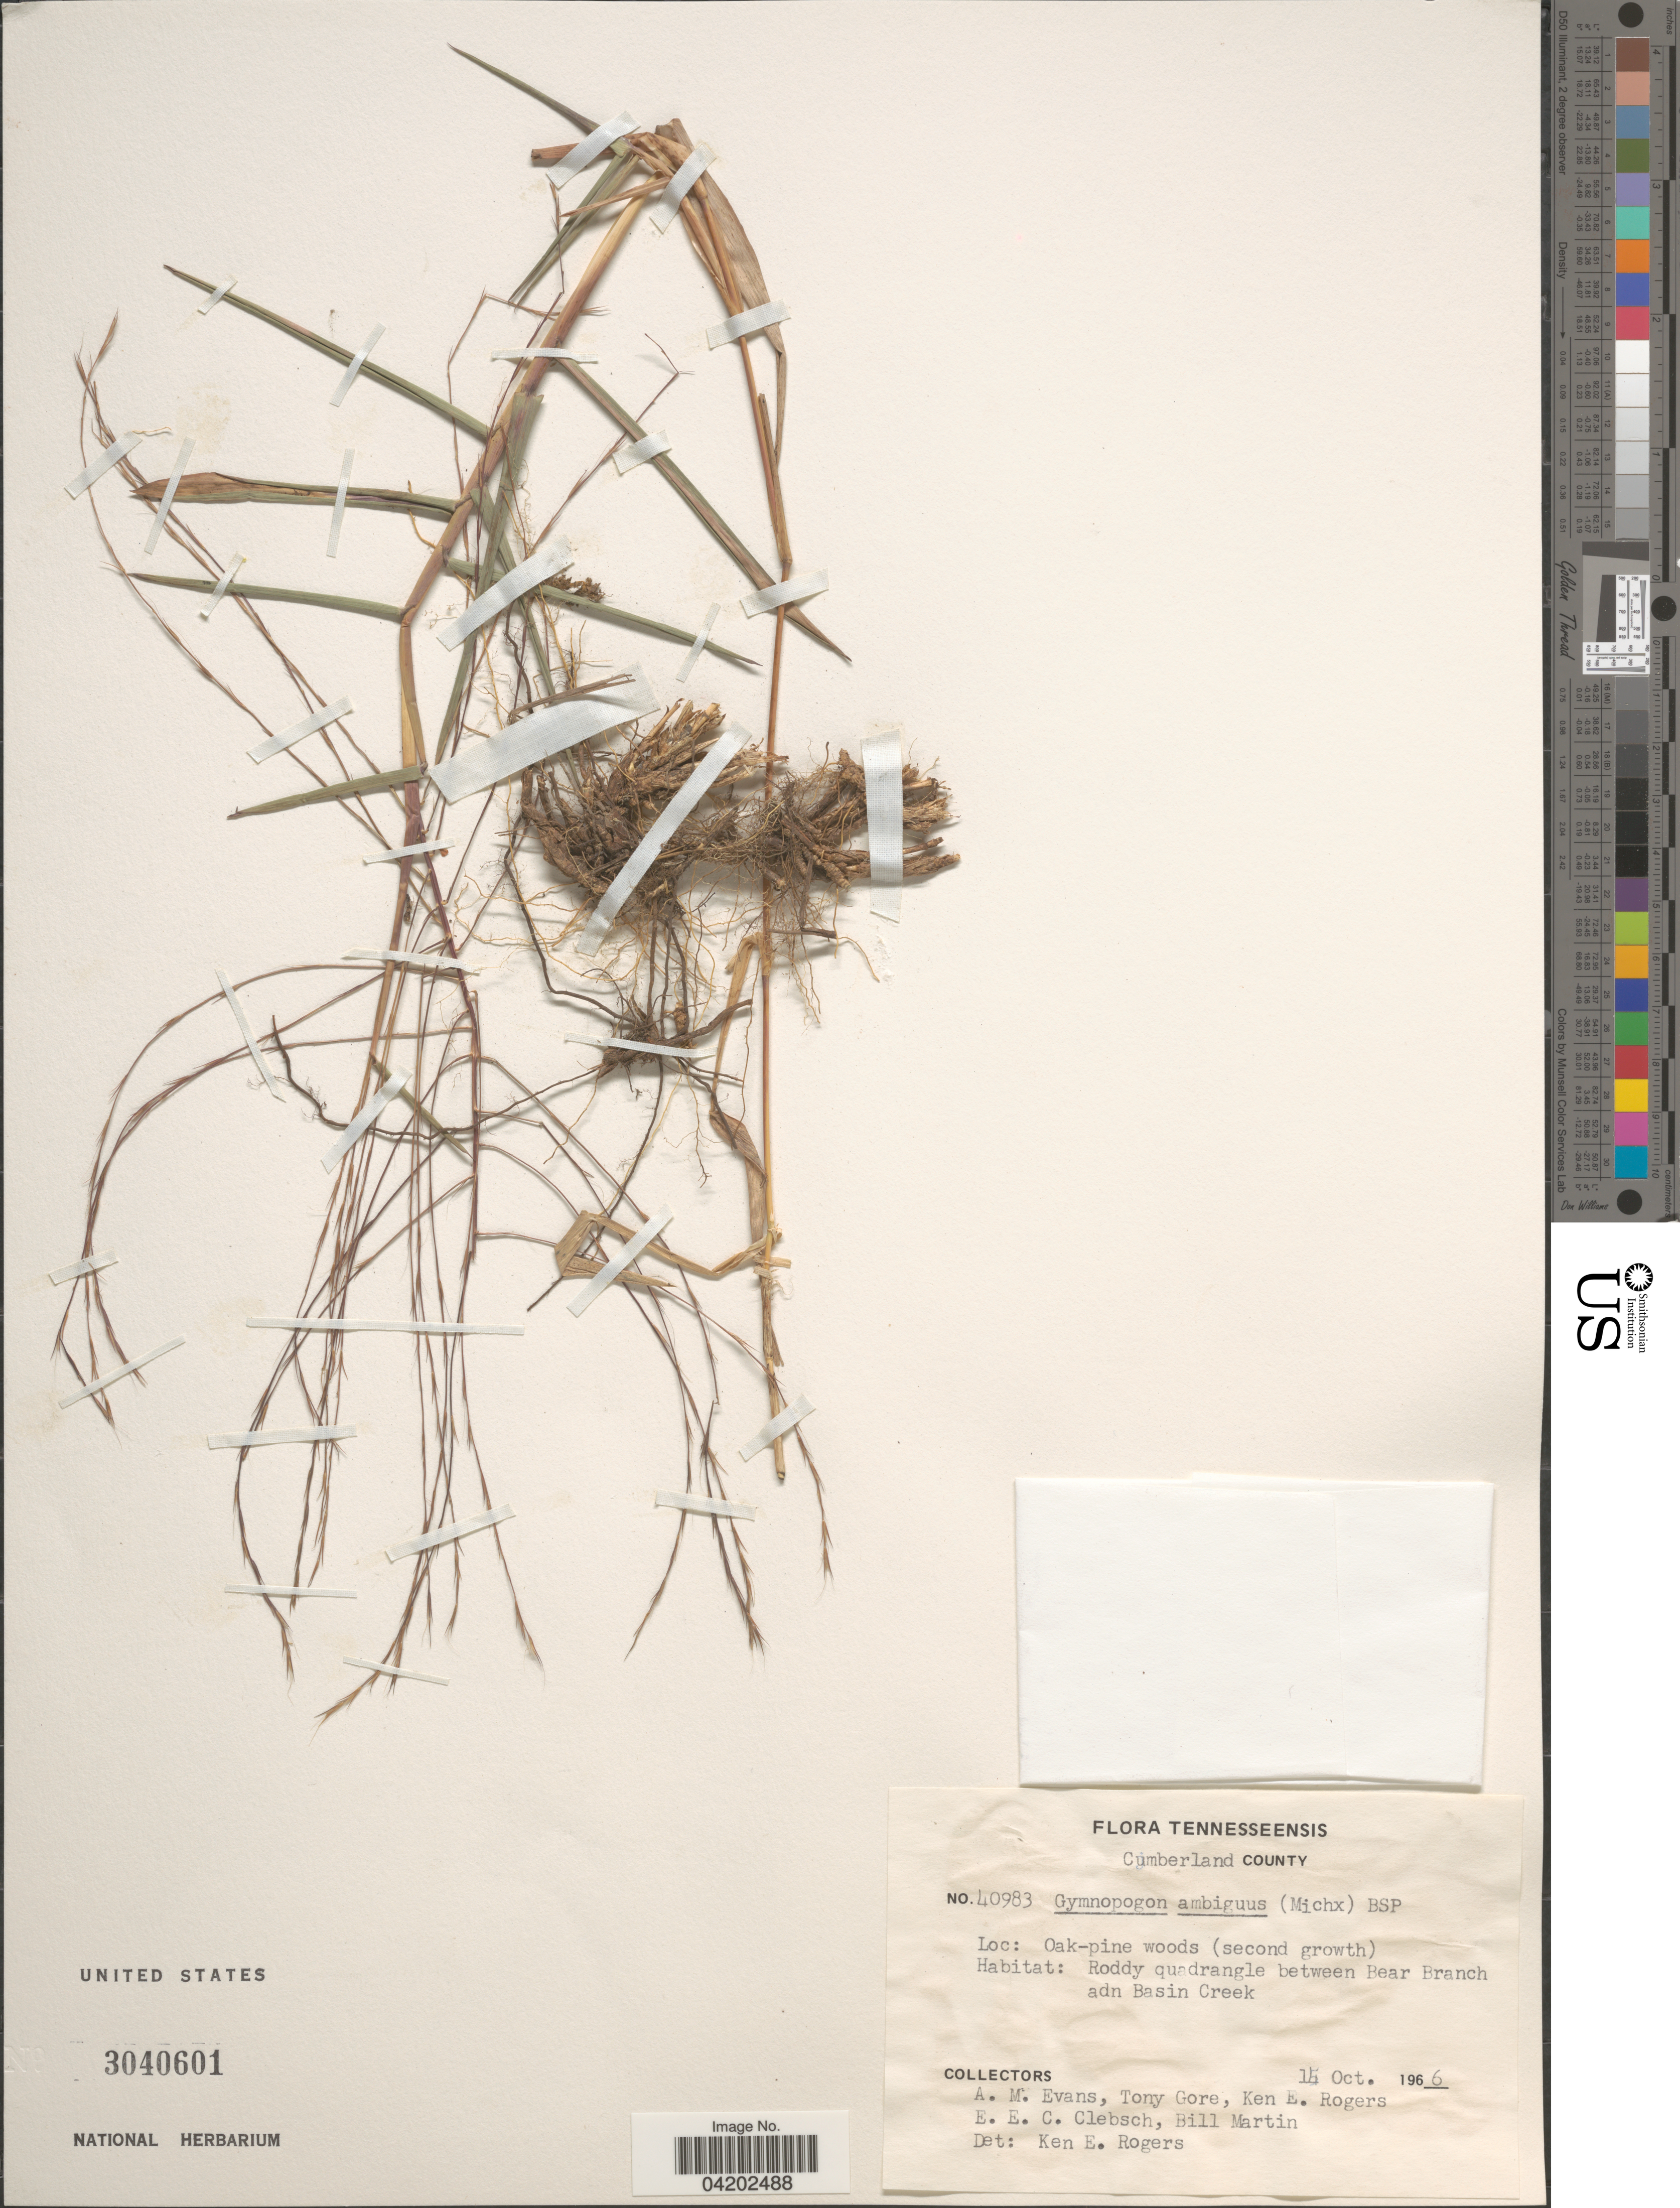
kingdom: Plantae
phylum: Tracheophyta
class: Liliopsida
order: Poales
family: Poaceae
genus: Gymnopogon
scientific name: Gymnopogon ambiguus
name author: (Michx.) Britton, Stearns & Poggenb.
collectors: A. M. Evans, T. Gore, K. Rogers, E. Clebsch & B. Martin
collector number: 40983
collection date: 1966-10-14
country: United States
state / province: Tennessee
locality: Cumberland County. Roddy quadrangle between Bear Branch and Basin Creek.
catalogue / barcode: US 3040601